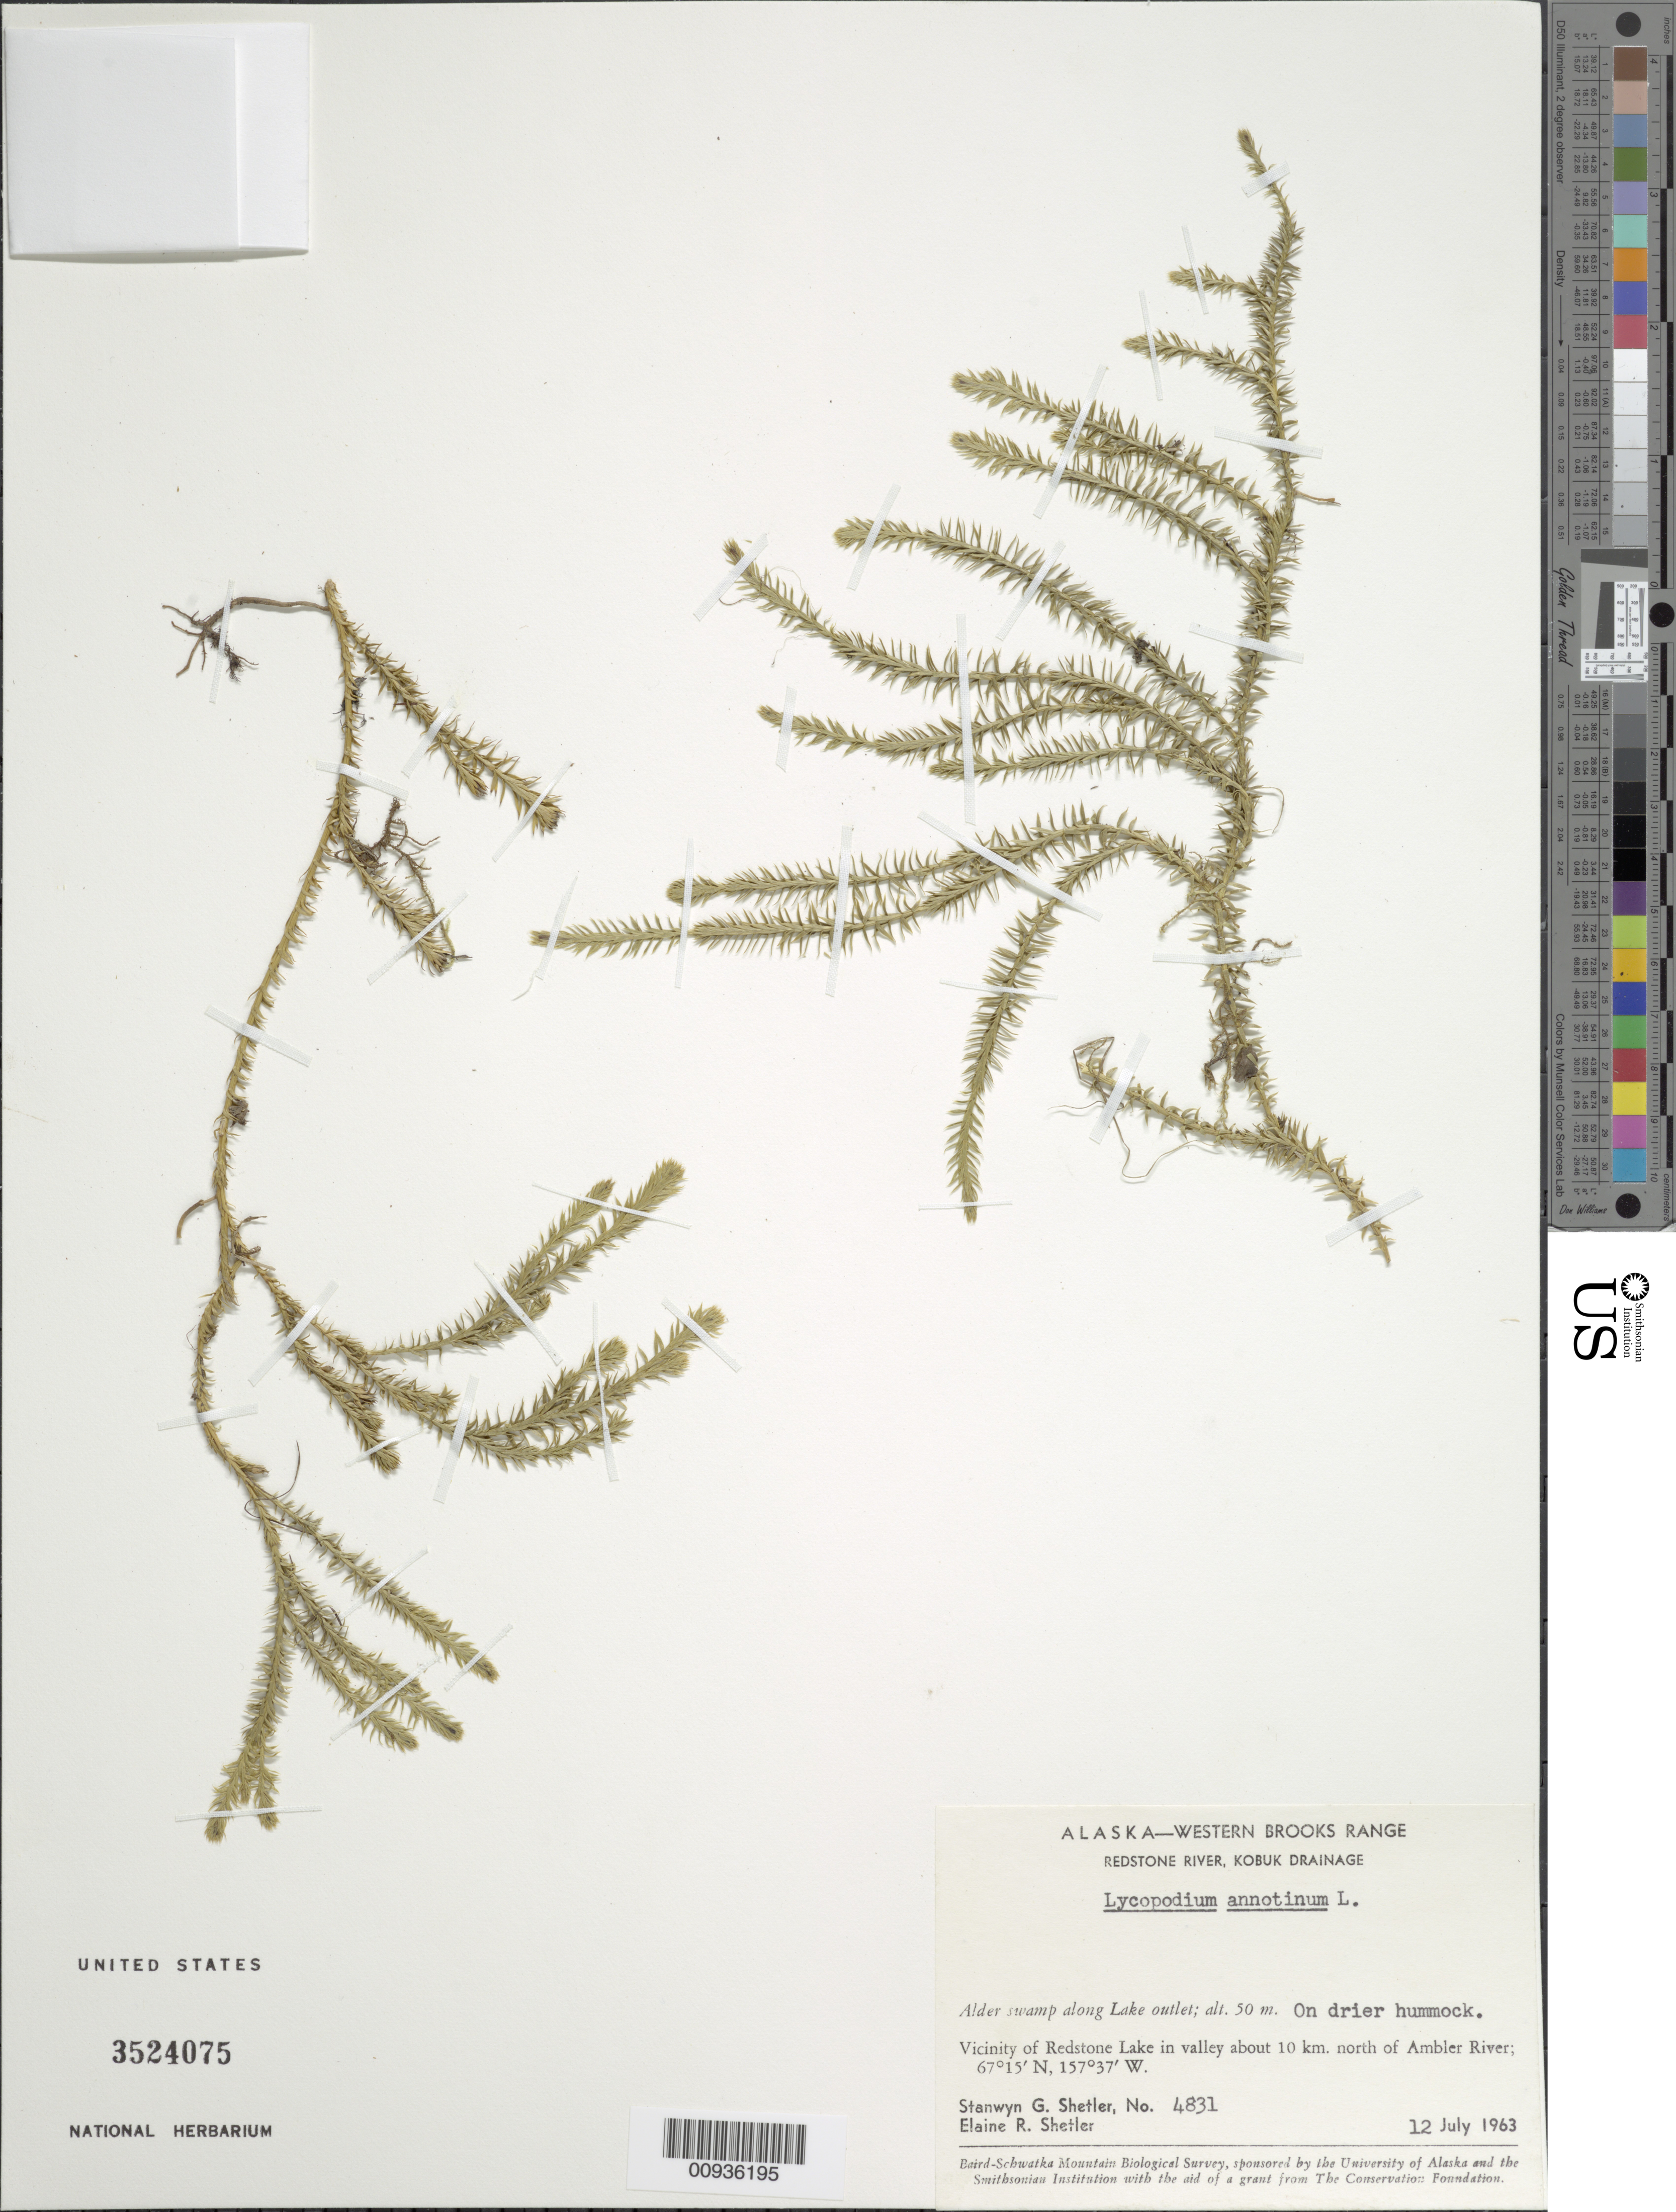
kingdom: Plantae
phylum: Tracheophyta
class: Lycopodiopsida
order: Lycopodiales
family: Lycopodiaceae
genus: Spinulum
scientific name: Spinulum annotinum subsp. annotinum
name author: (L.) A. Haines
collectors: S. Shetler & E. R. Shetler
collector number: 4831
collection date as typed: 12 Jul 1963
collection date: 1963-07-12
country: United States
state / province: Alaska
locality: Vicinity of Redstone Lake in valley about 10 km. north of Ambler River. Western Brooks Range, Redstone River, Kobuk Drainage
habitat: Alder swamp along Lake outlet. On drier hummock.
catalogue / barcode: US 3524075